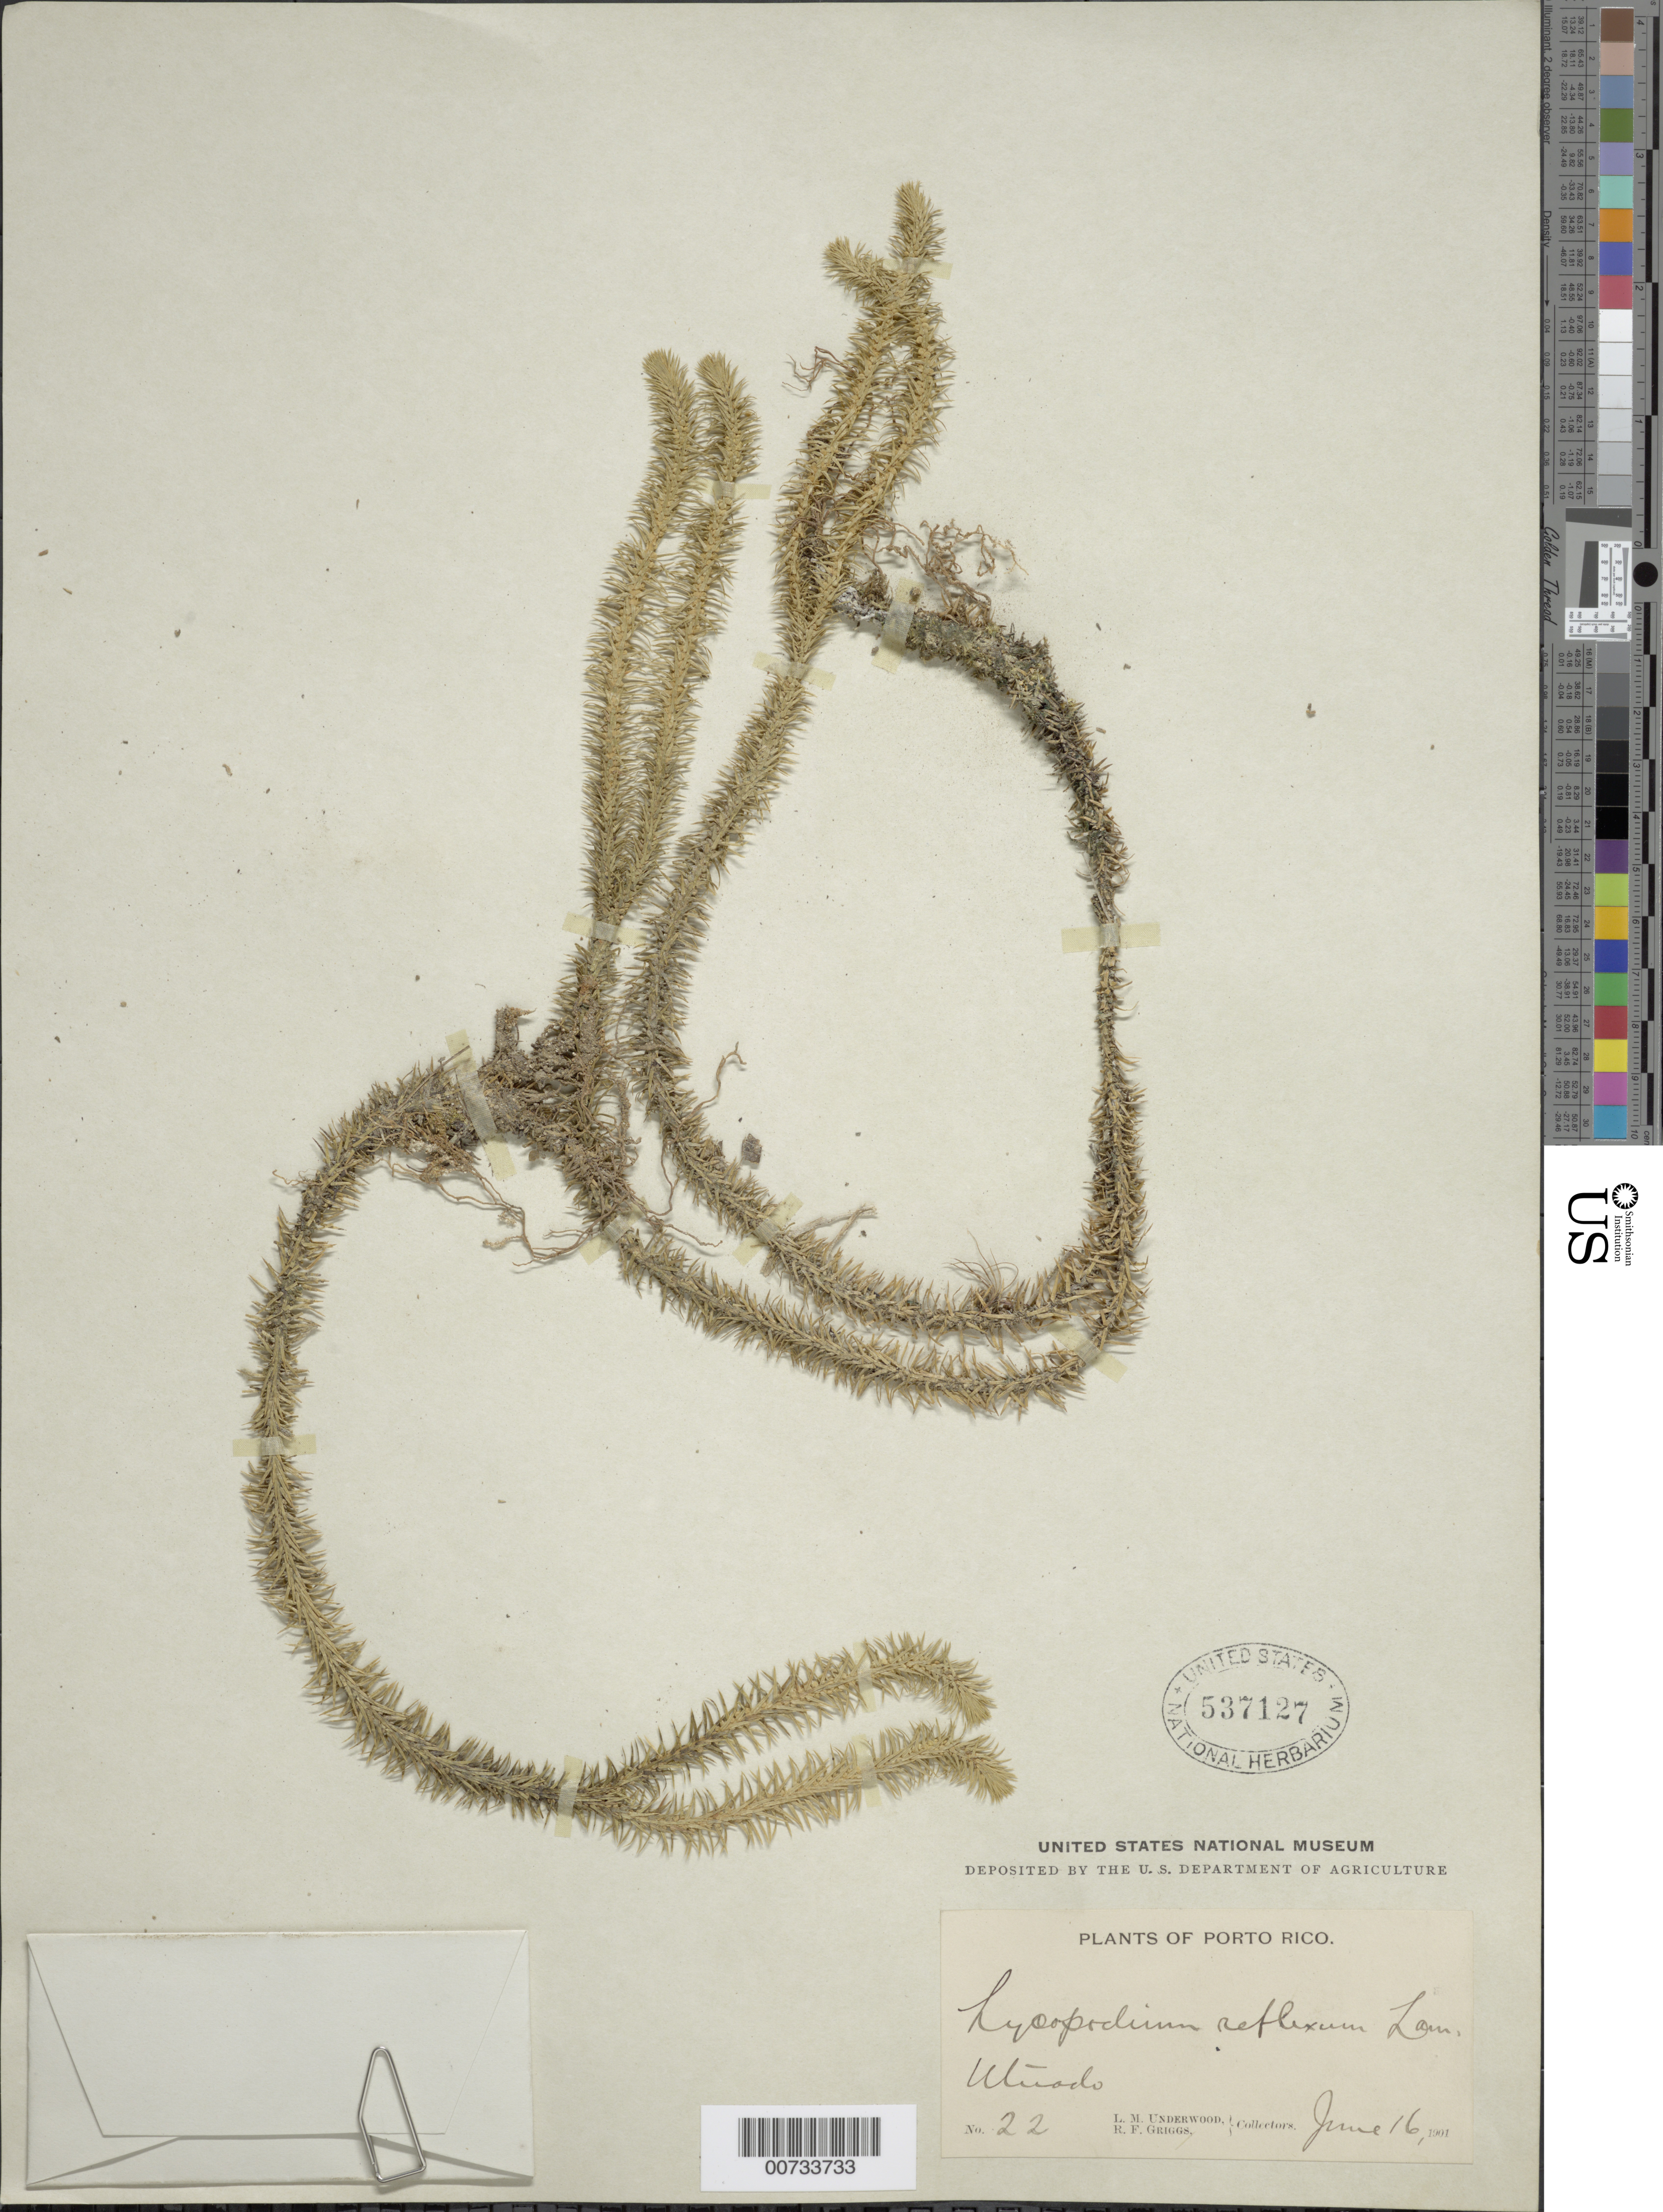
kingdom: Plantae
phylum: Tracheophyta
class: Lycopodiopsida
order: Lycopodiales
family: Lycopodiaceae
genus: Phlegmariurus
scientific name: Phlegmariurus reflexus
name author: (Lam.) B. Øllg.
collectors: L. M. Underwood & R. F. Griggs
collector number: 22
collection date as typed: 16 Jun 1901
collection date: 1901-06-16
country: Puerto Rico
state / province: Utuado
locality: Utuado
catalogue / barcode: US 537127